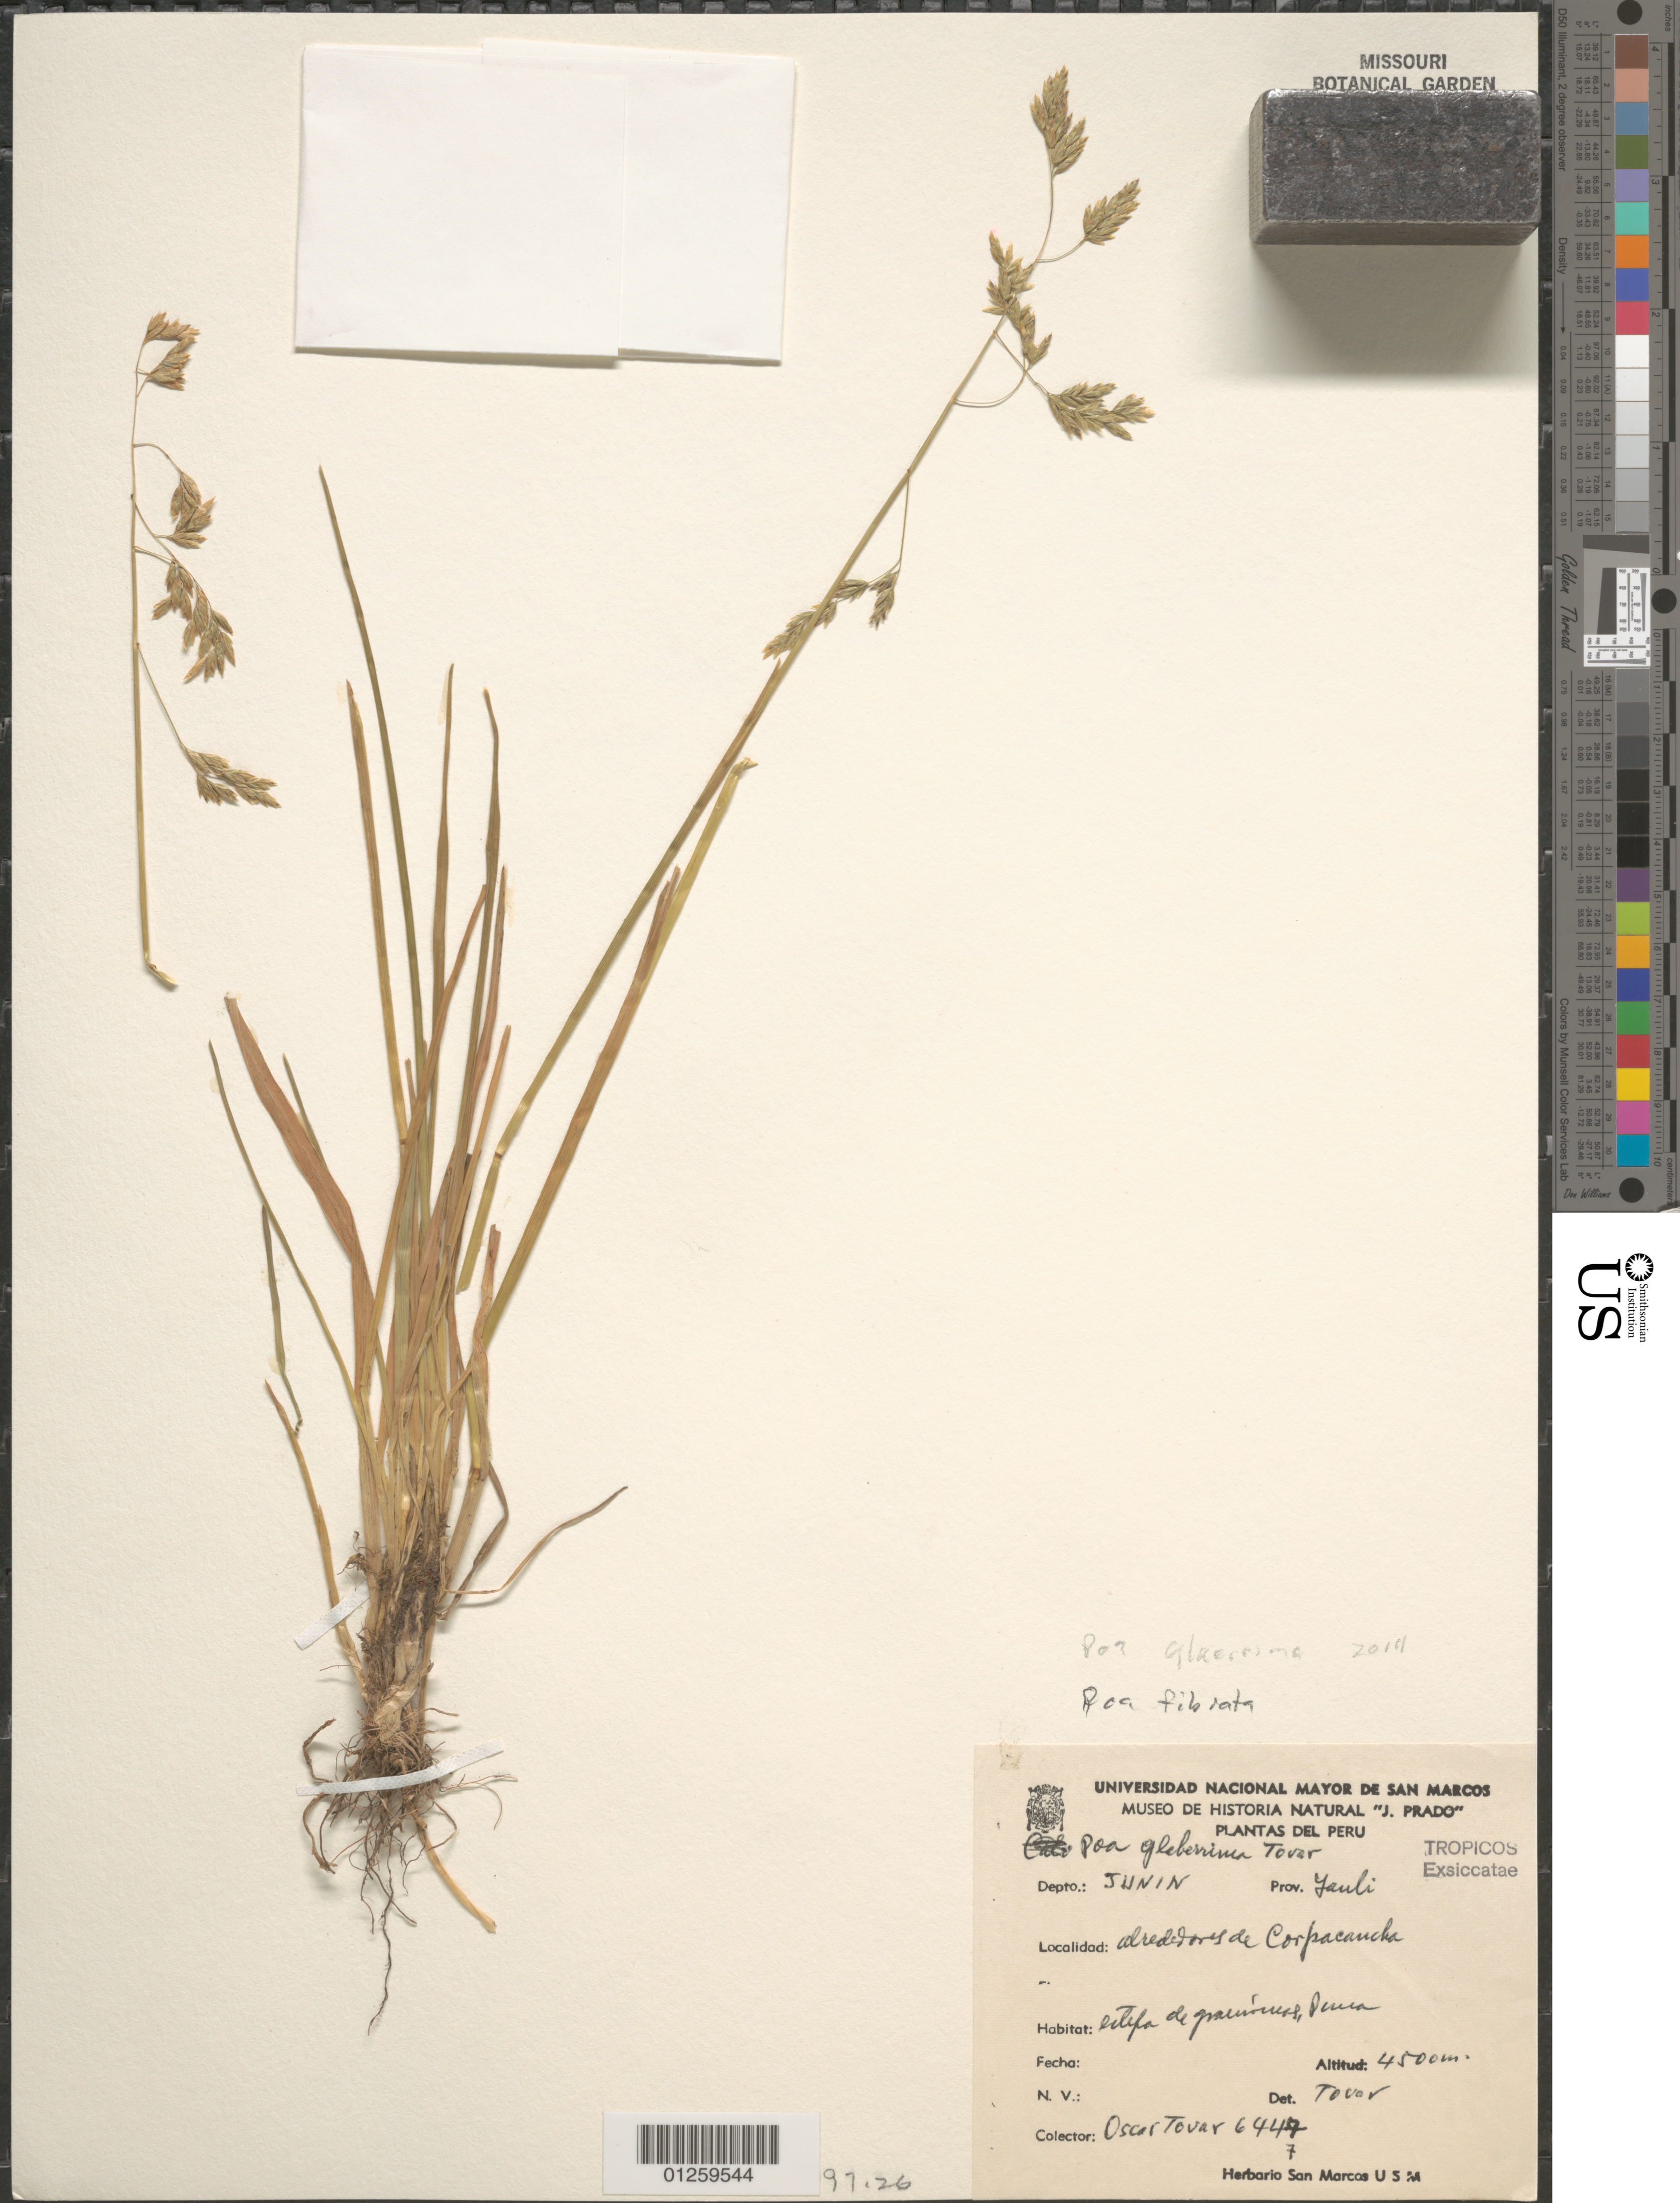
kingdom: Plantae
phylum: Tracheophyta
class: Liliopsida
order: Poales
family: Poaceae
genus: Poa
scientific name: Poa glaberrima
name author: Tovar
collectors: Ó. Tovar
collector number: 6447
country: Peru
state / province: Junín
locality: Depto.: Junin. Prov. Yauli. Alrededores de Corpacancha.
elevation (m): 4500